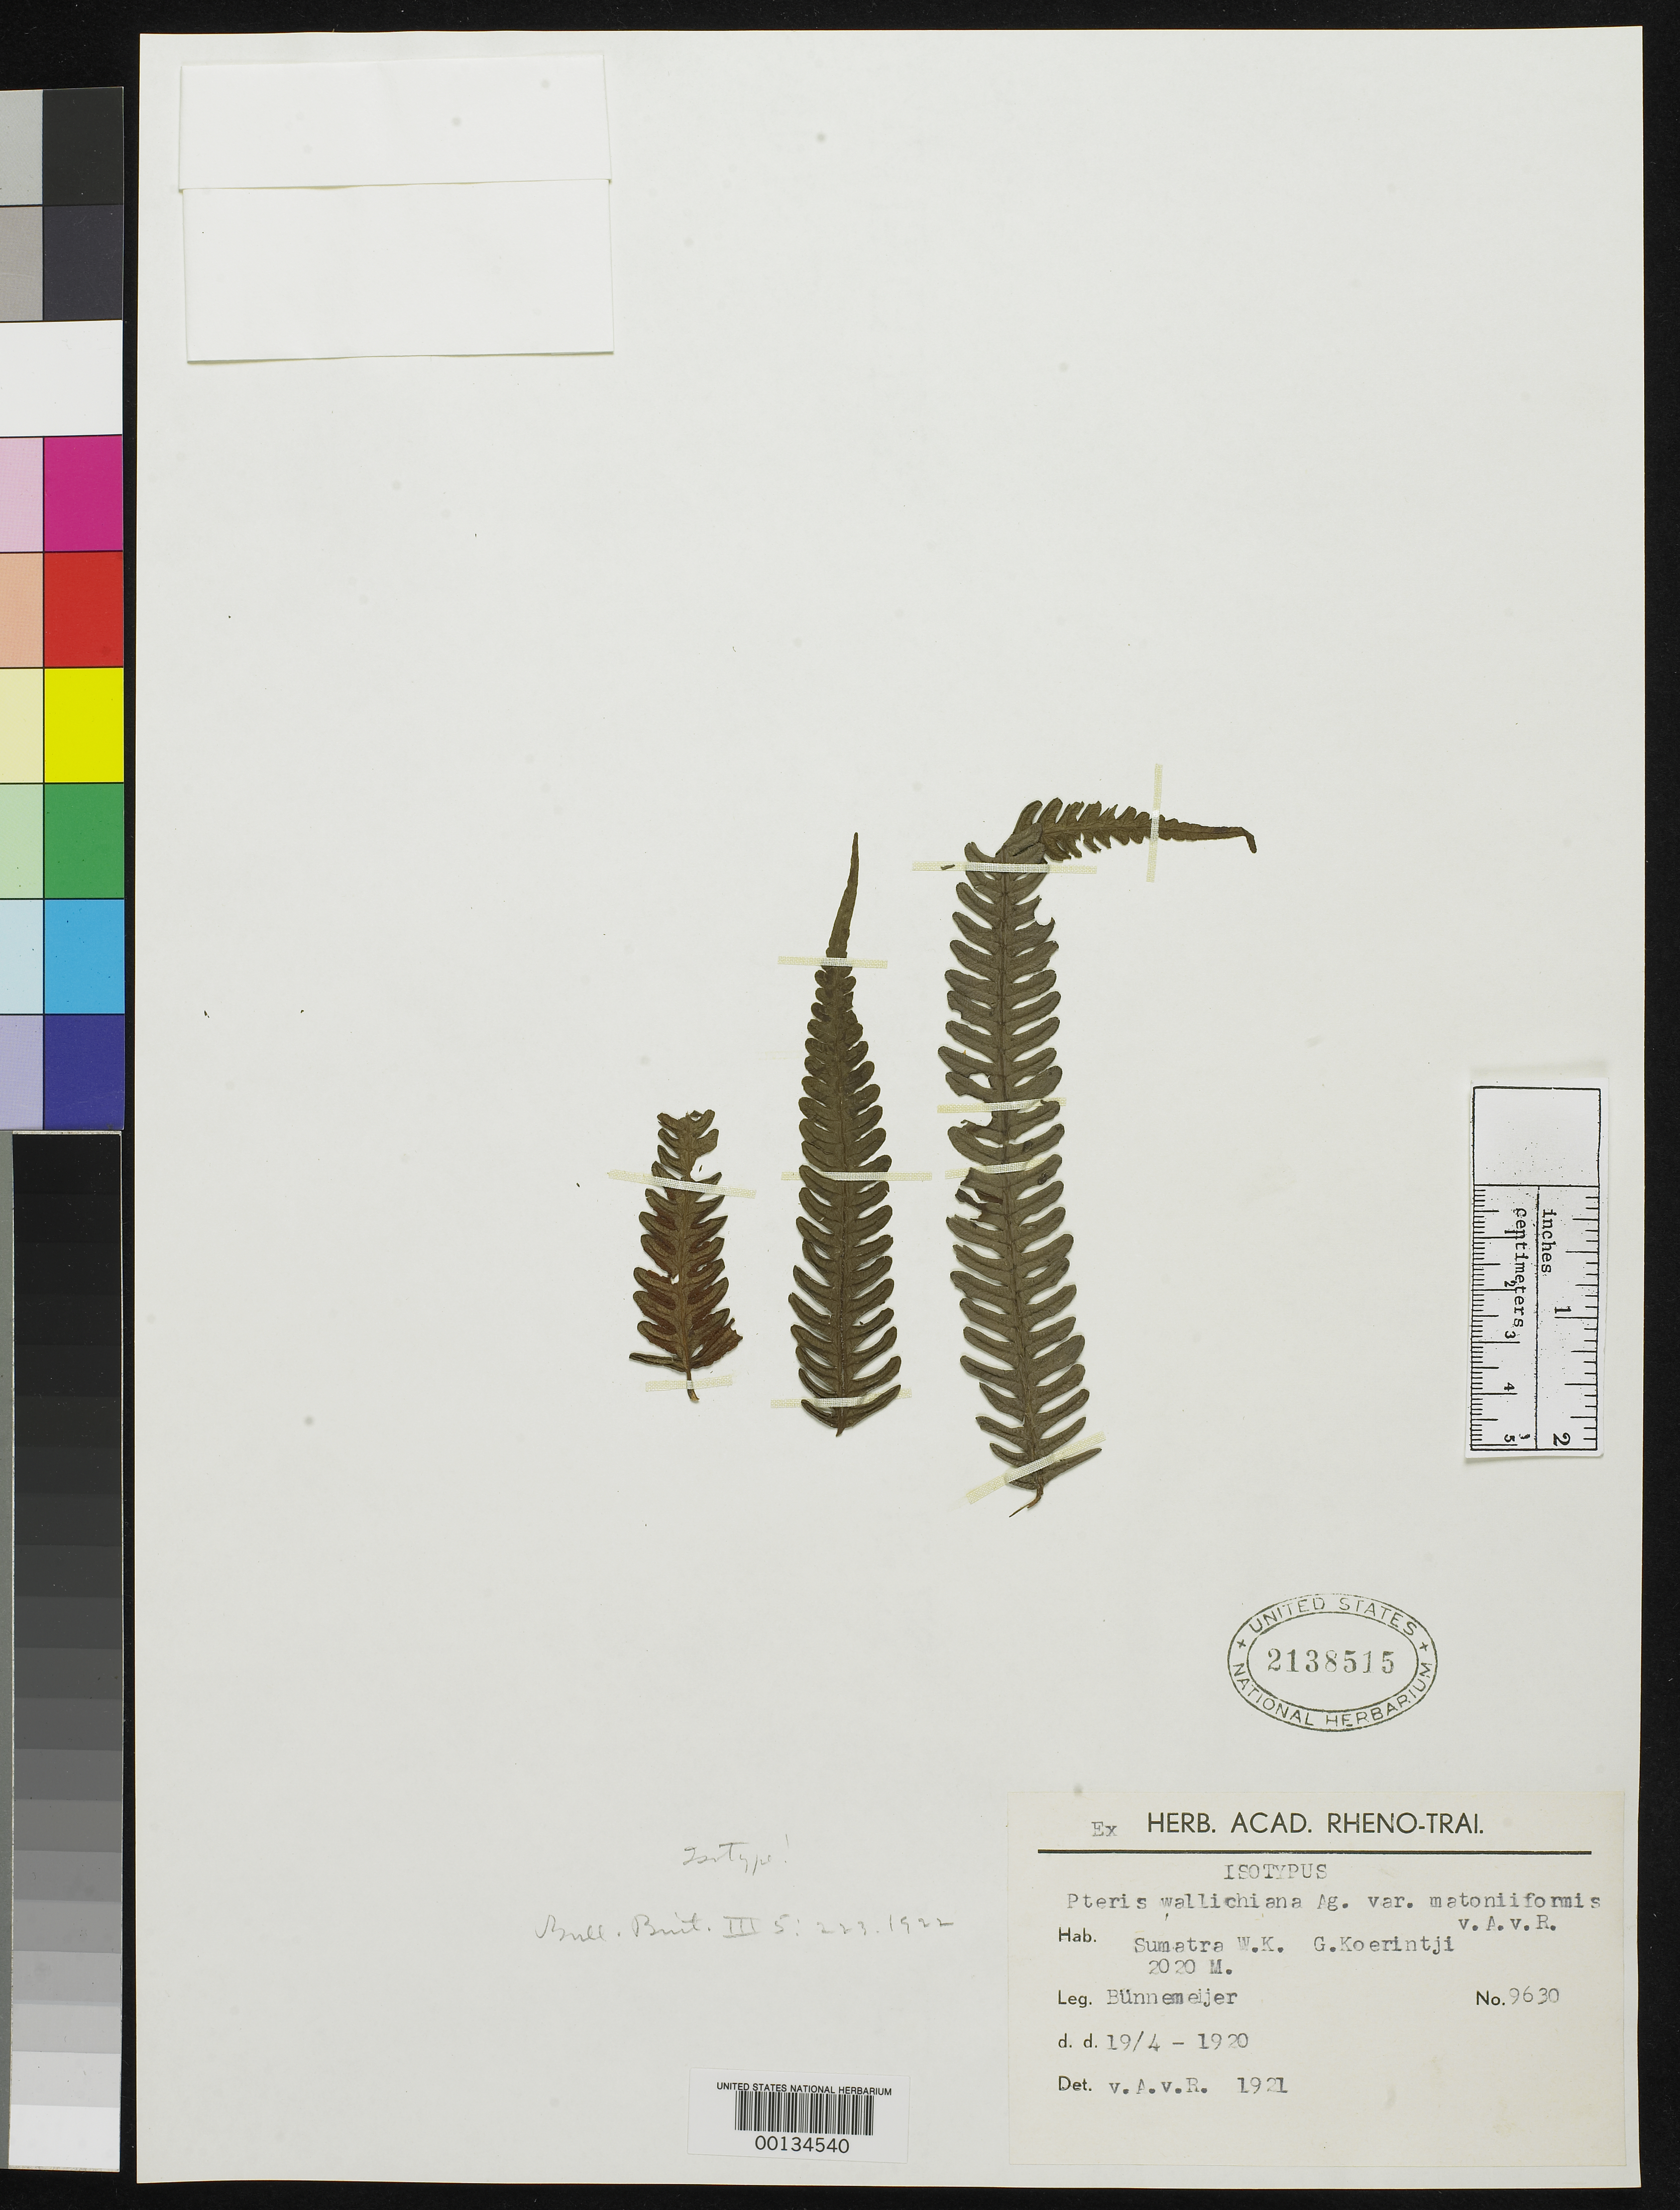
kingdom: Plantae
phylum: Tracheophyta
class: Polypodiopsida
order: Polypodiales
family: Pteridaceae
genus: Pteris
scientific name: Pteris wallichiana var. matoniiformis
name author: Alderw.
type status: Isotype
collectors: -. Bunnemeijer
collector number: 9630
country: Indonesia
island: Sumatra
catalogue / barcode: US 2138515